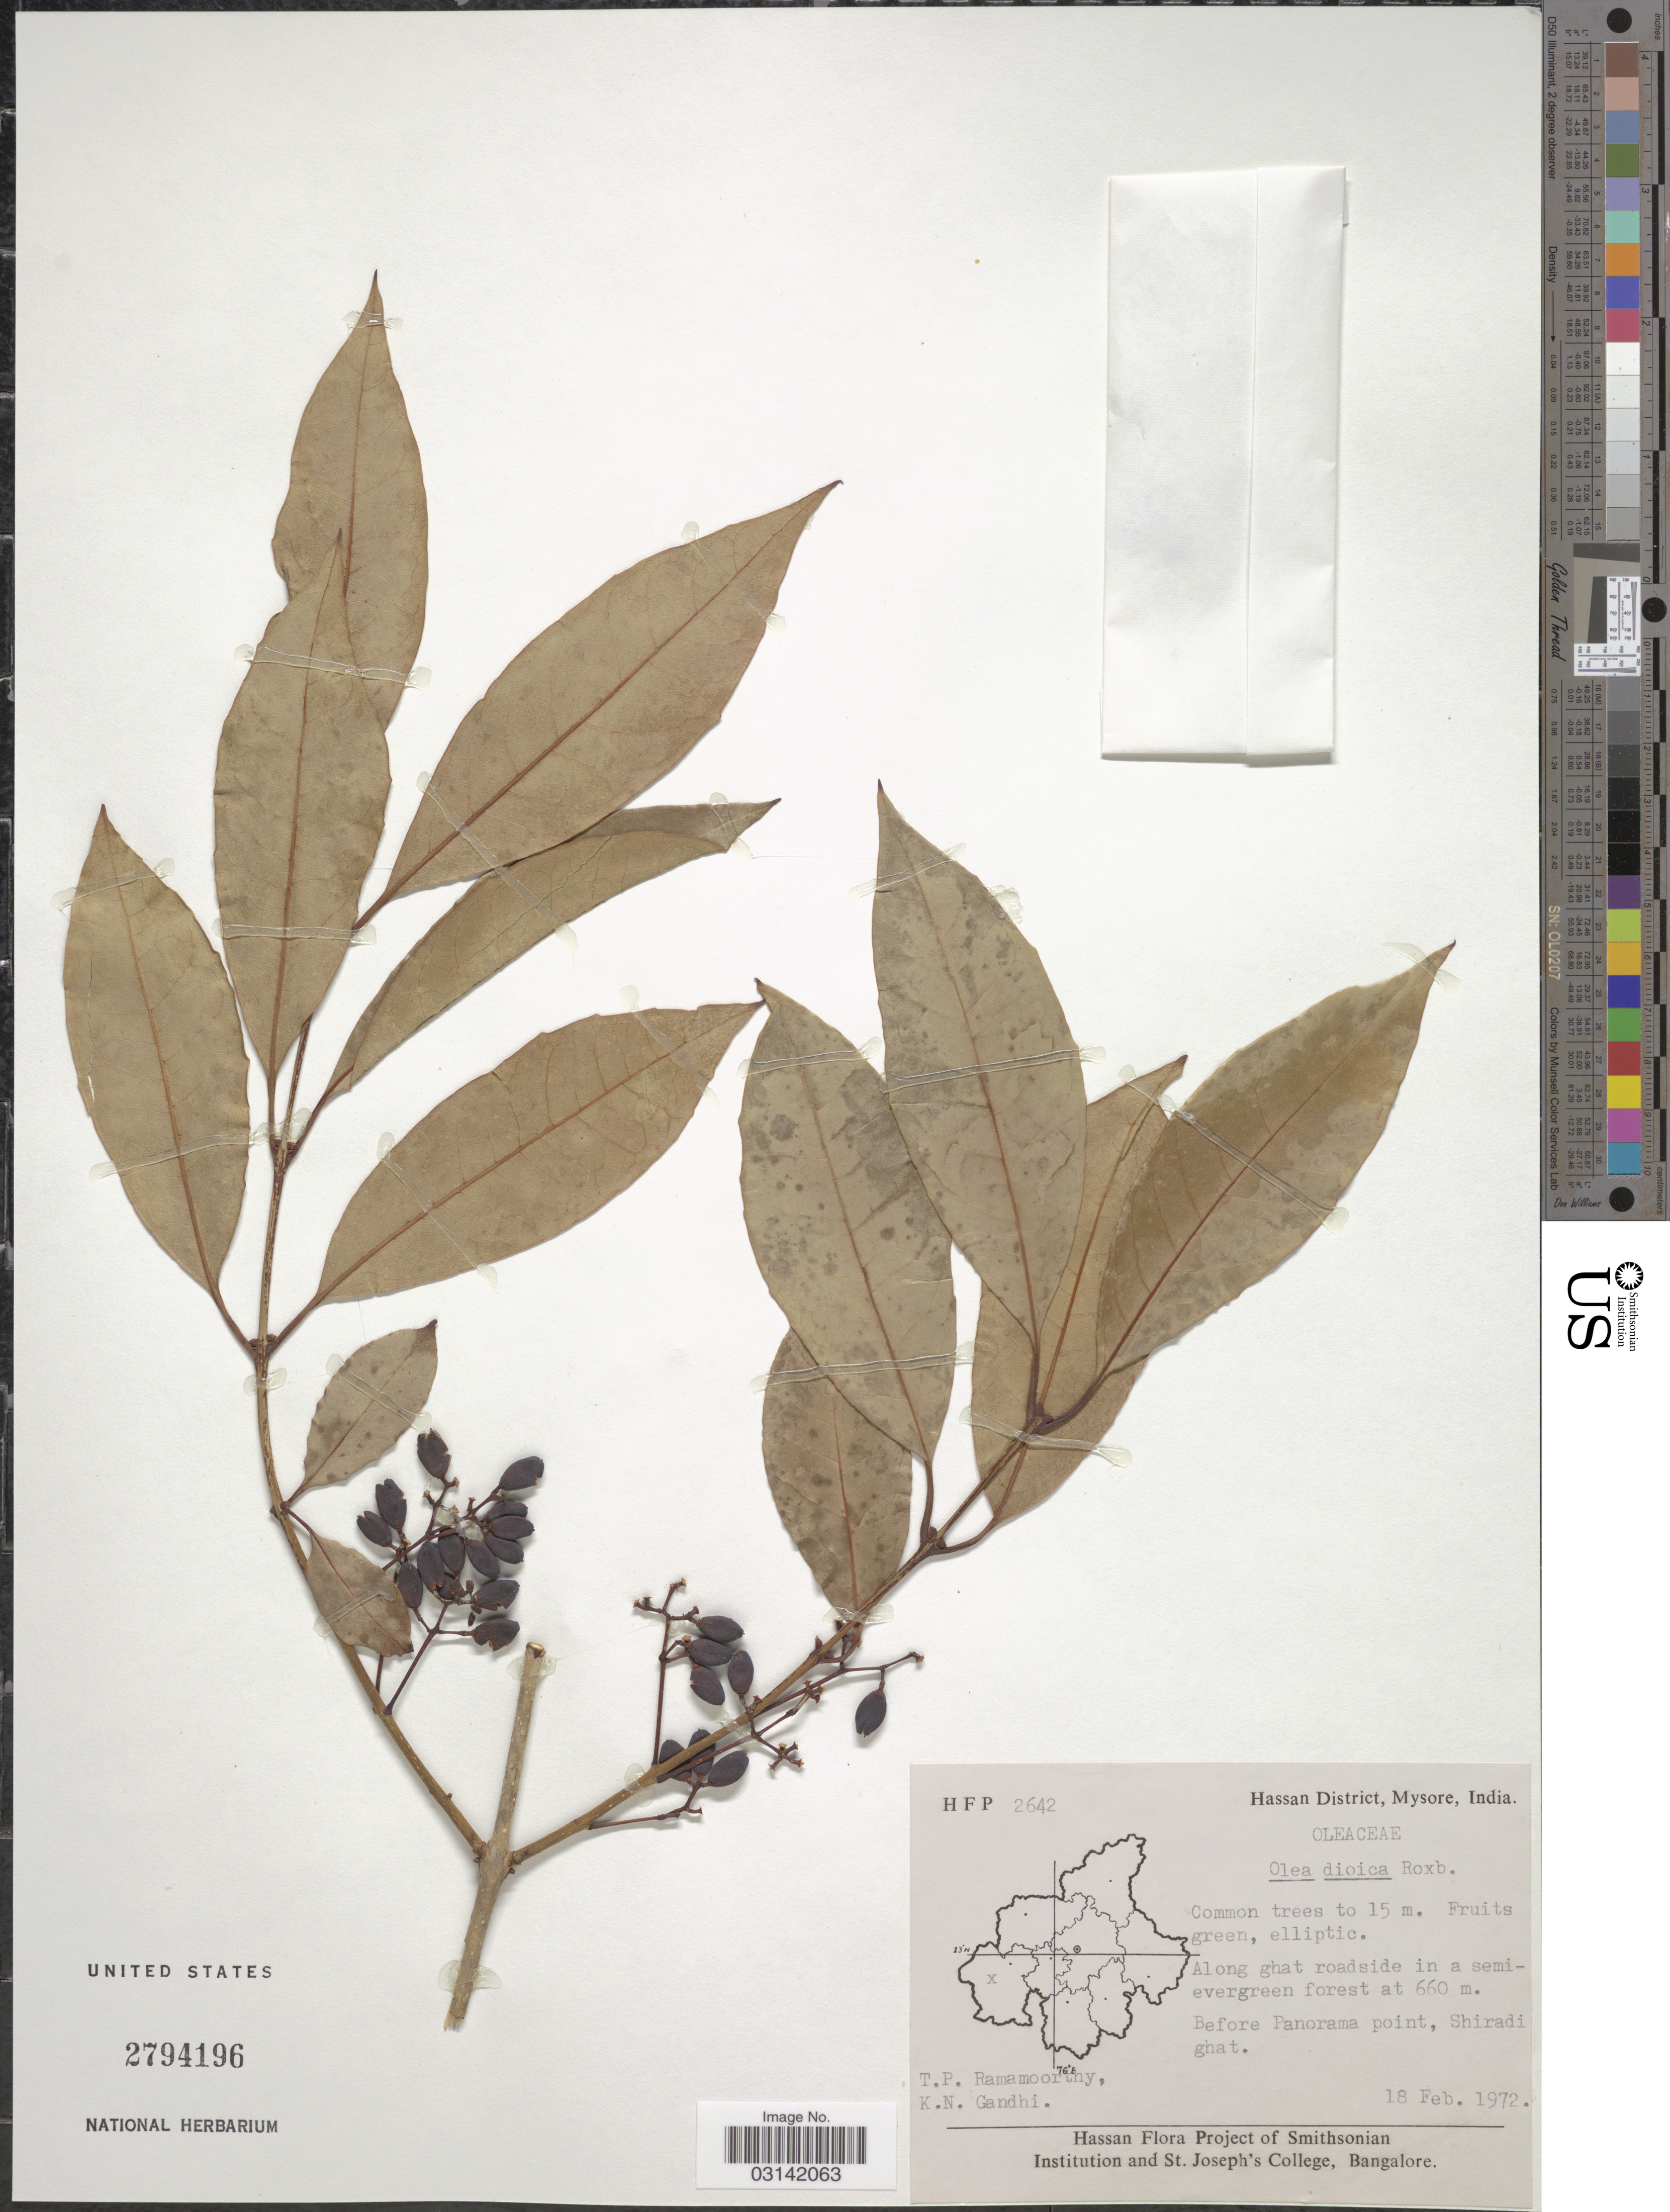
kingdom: Plantae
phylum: Tracheophyta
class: Magnoliopsida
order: Lamiales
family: Oleaceae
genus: Tetrapilus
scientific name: Tetrapilus dioicus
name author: (Roxb.) L.A.S. Johnson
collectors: T. P. Ramamoorthy & K. N. Gandhi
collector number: HFP2642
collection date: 1972-02-18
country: India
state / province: Karnataka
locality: Hassan District, Mysore, Along ghat roadside in a semi-evergreen forest, Before Panorama point, Shiradi ghat.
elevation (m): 660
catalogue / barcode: US 2794196